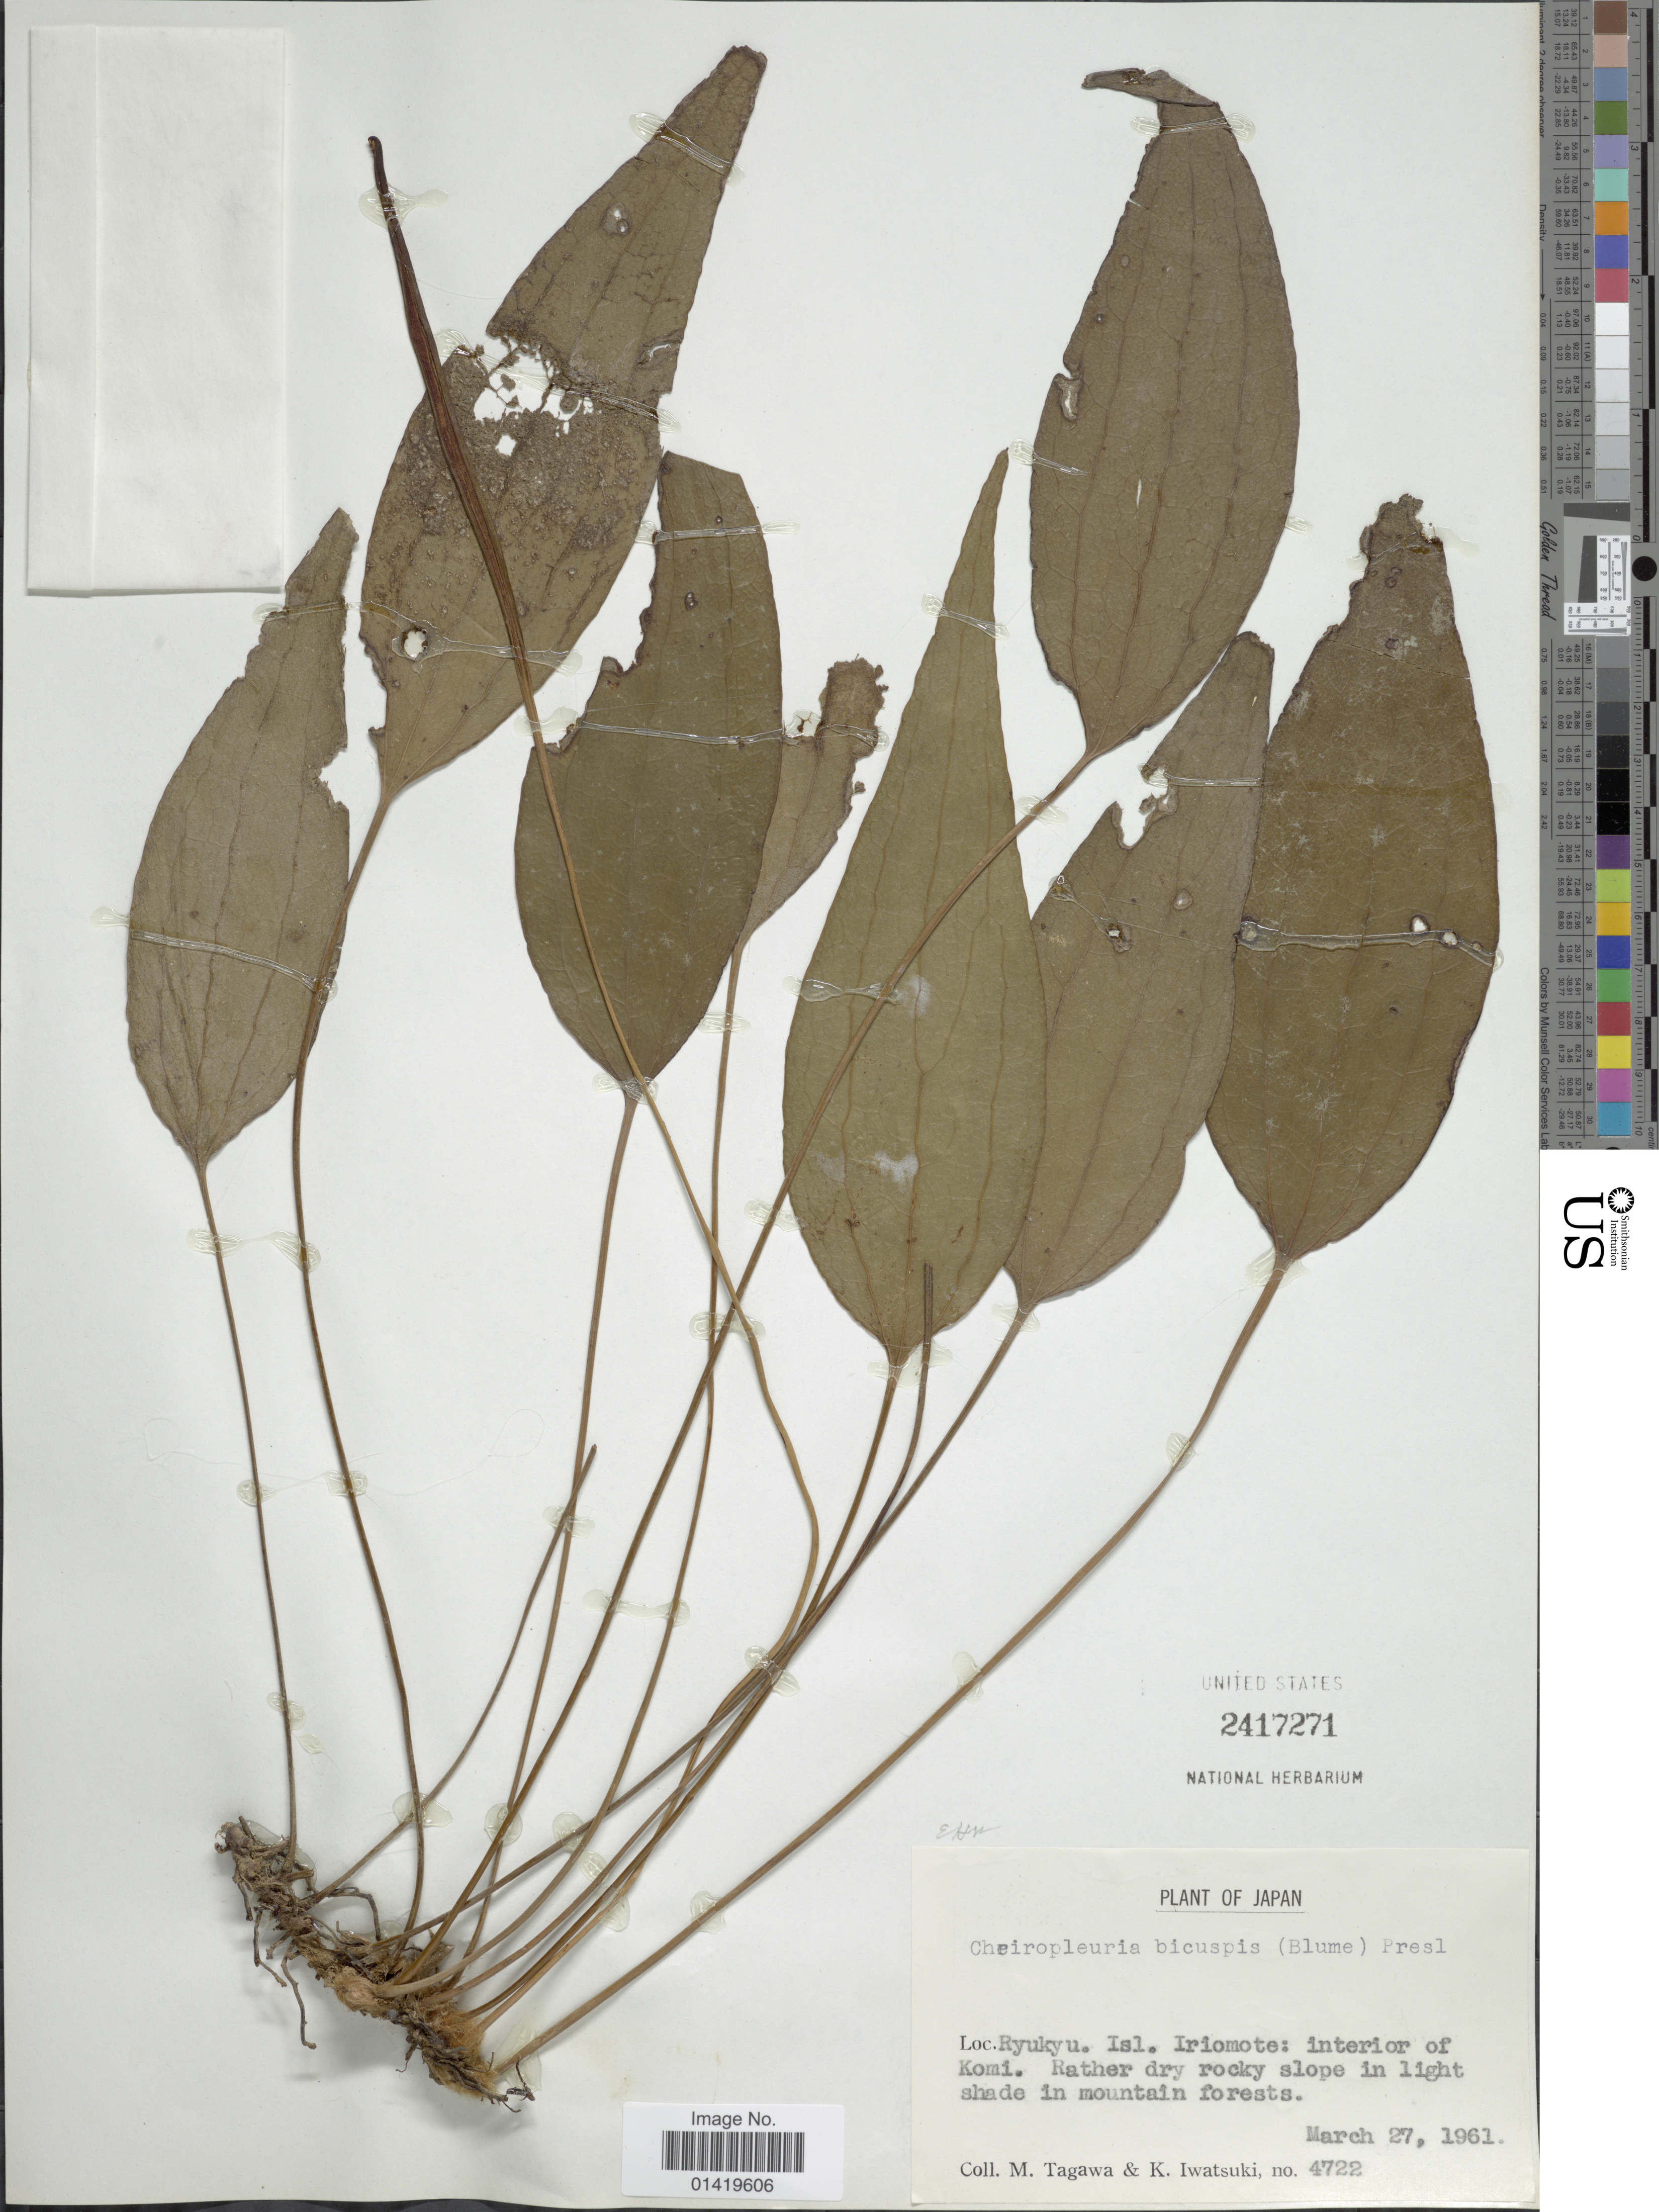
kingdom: Plantae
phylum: Tracheophyta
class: Polypodiopsida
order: Gleicheniales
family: Dipteridaceae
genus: Cheiropleuria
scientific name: Cheiropleuria bicuspis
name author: (Blume) C. Presl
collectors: M. Tagawa & K. Iwatsuki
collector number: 4722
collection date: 1961-03-27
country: Japan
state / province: Okinawa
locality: Ryukyu Isl. Iriomote: interior of Komi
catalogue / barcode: US 2417271